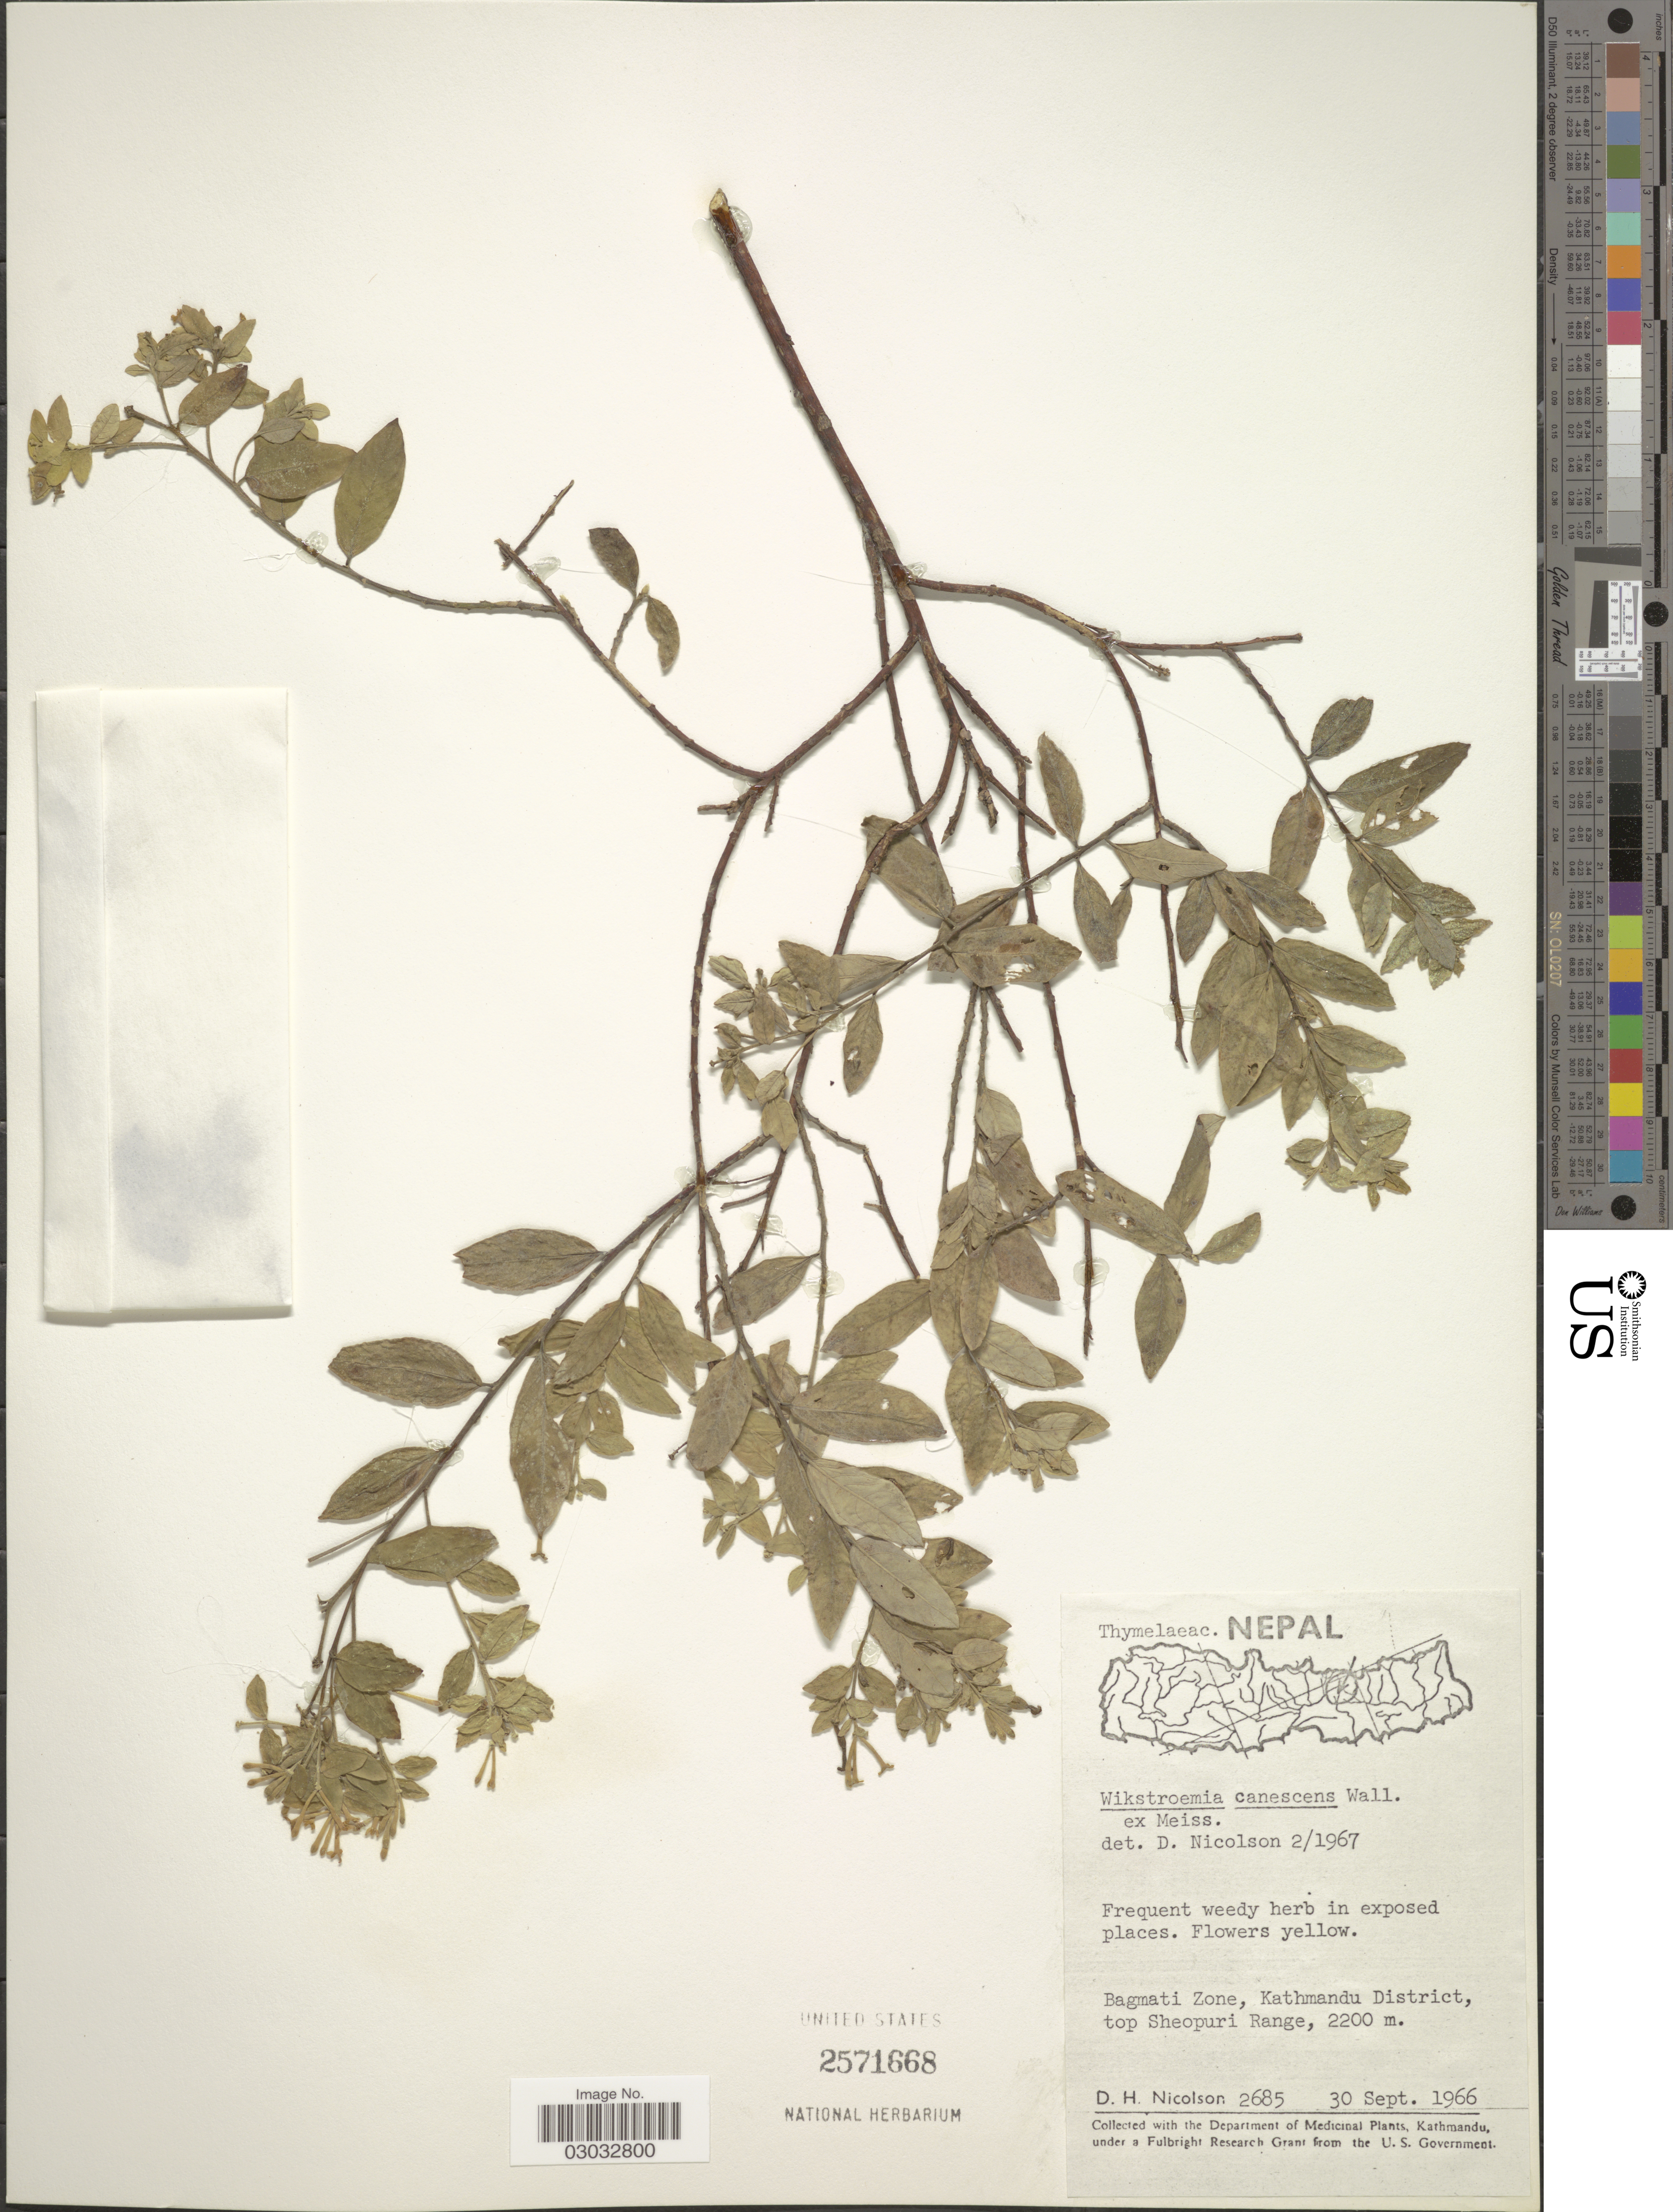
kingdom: Plantae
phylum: Tracheophyta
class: Magnoliopsida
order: Malvales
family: Thymelaeaceae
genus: Wikstroemia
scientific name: Wikstroemia canescens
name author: Meisn.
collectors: D. H. Nicolson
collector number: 2685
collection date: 1966-09-30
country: Nepal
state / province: Bagmati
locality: Nepal, Bagmati Zone, Kathmandu District, top Sheopuri Range.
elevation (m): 2200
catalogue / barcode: US 2571668